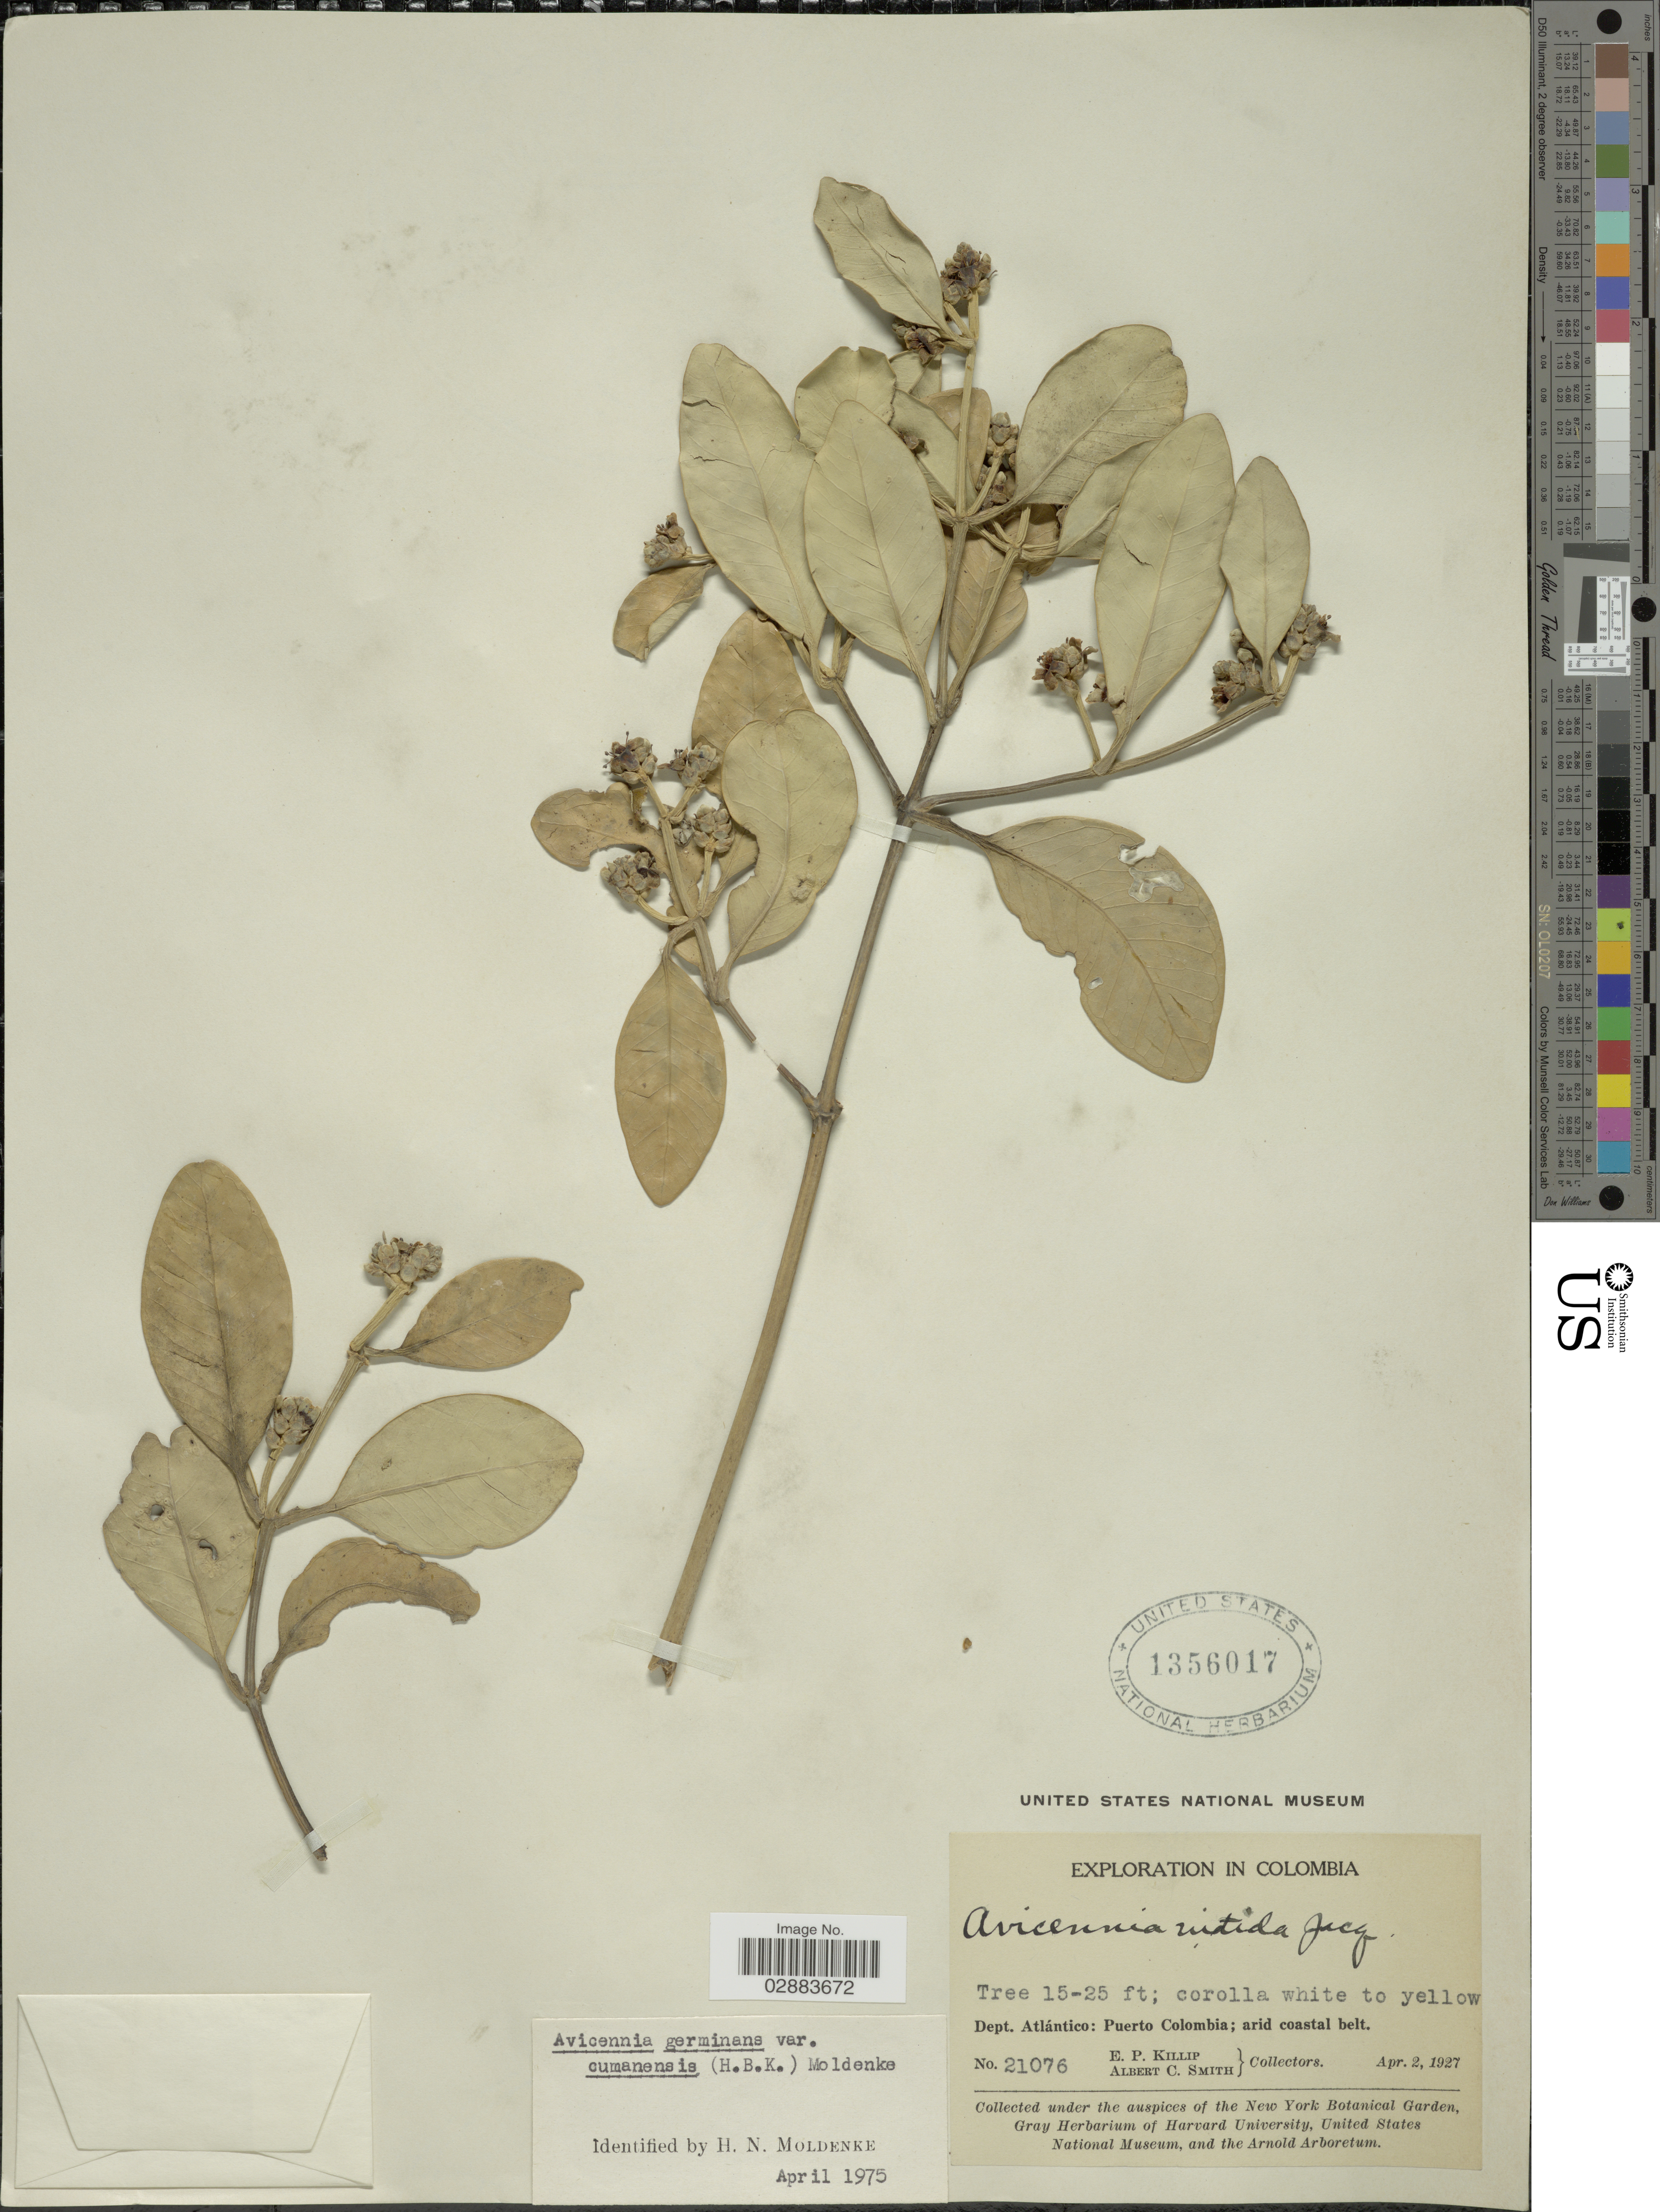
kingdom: Plantae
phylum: Tracheophyta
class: Magnoliopsida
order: Lamiales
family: Acanthaceae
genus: Avicennia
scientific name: Avicennia germinans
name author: (L.) L.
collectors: E. P. Killip & A. C. Smith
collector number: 21076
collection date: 1927-04-02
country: Colombia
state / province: Atlántico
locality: Dept. Atlántico: Puerto Colombia.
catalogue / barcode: US 1356017